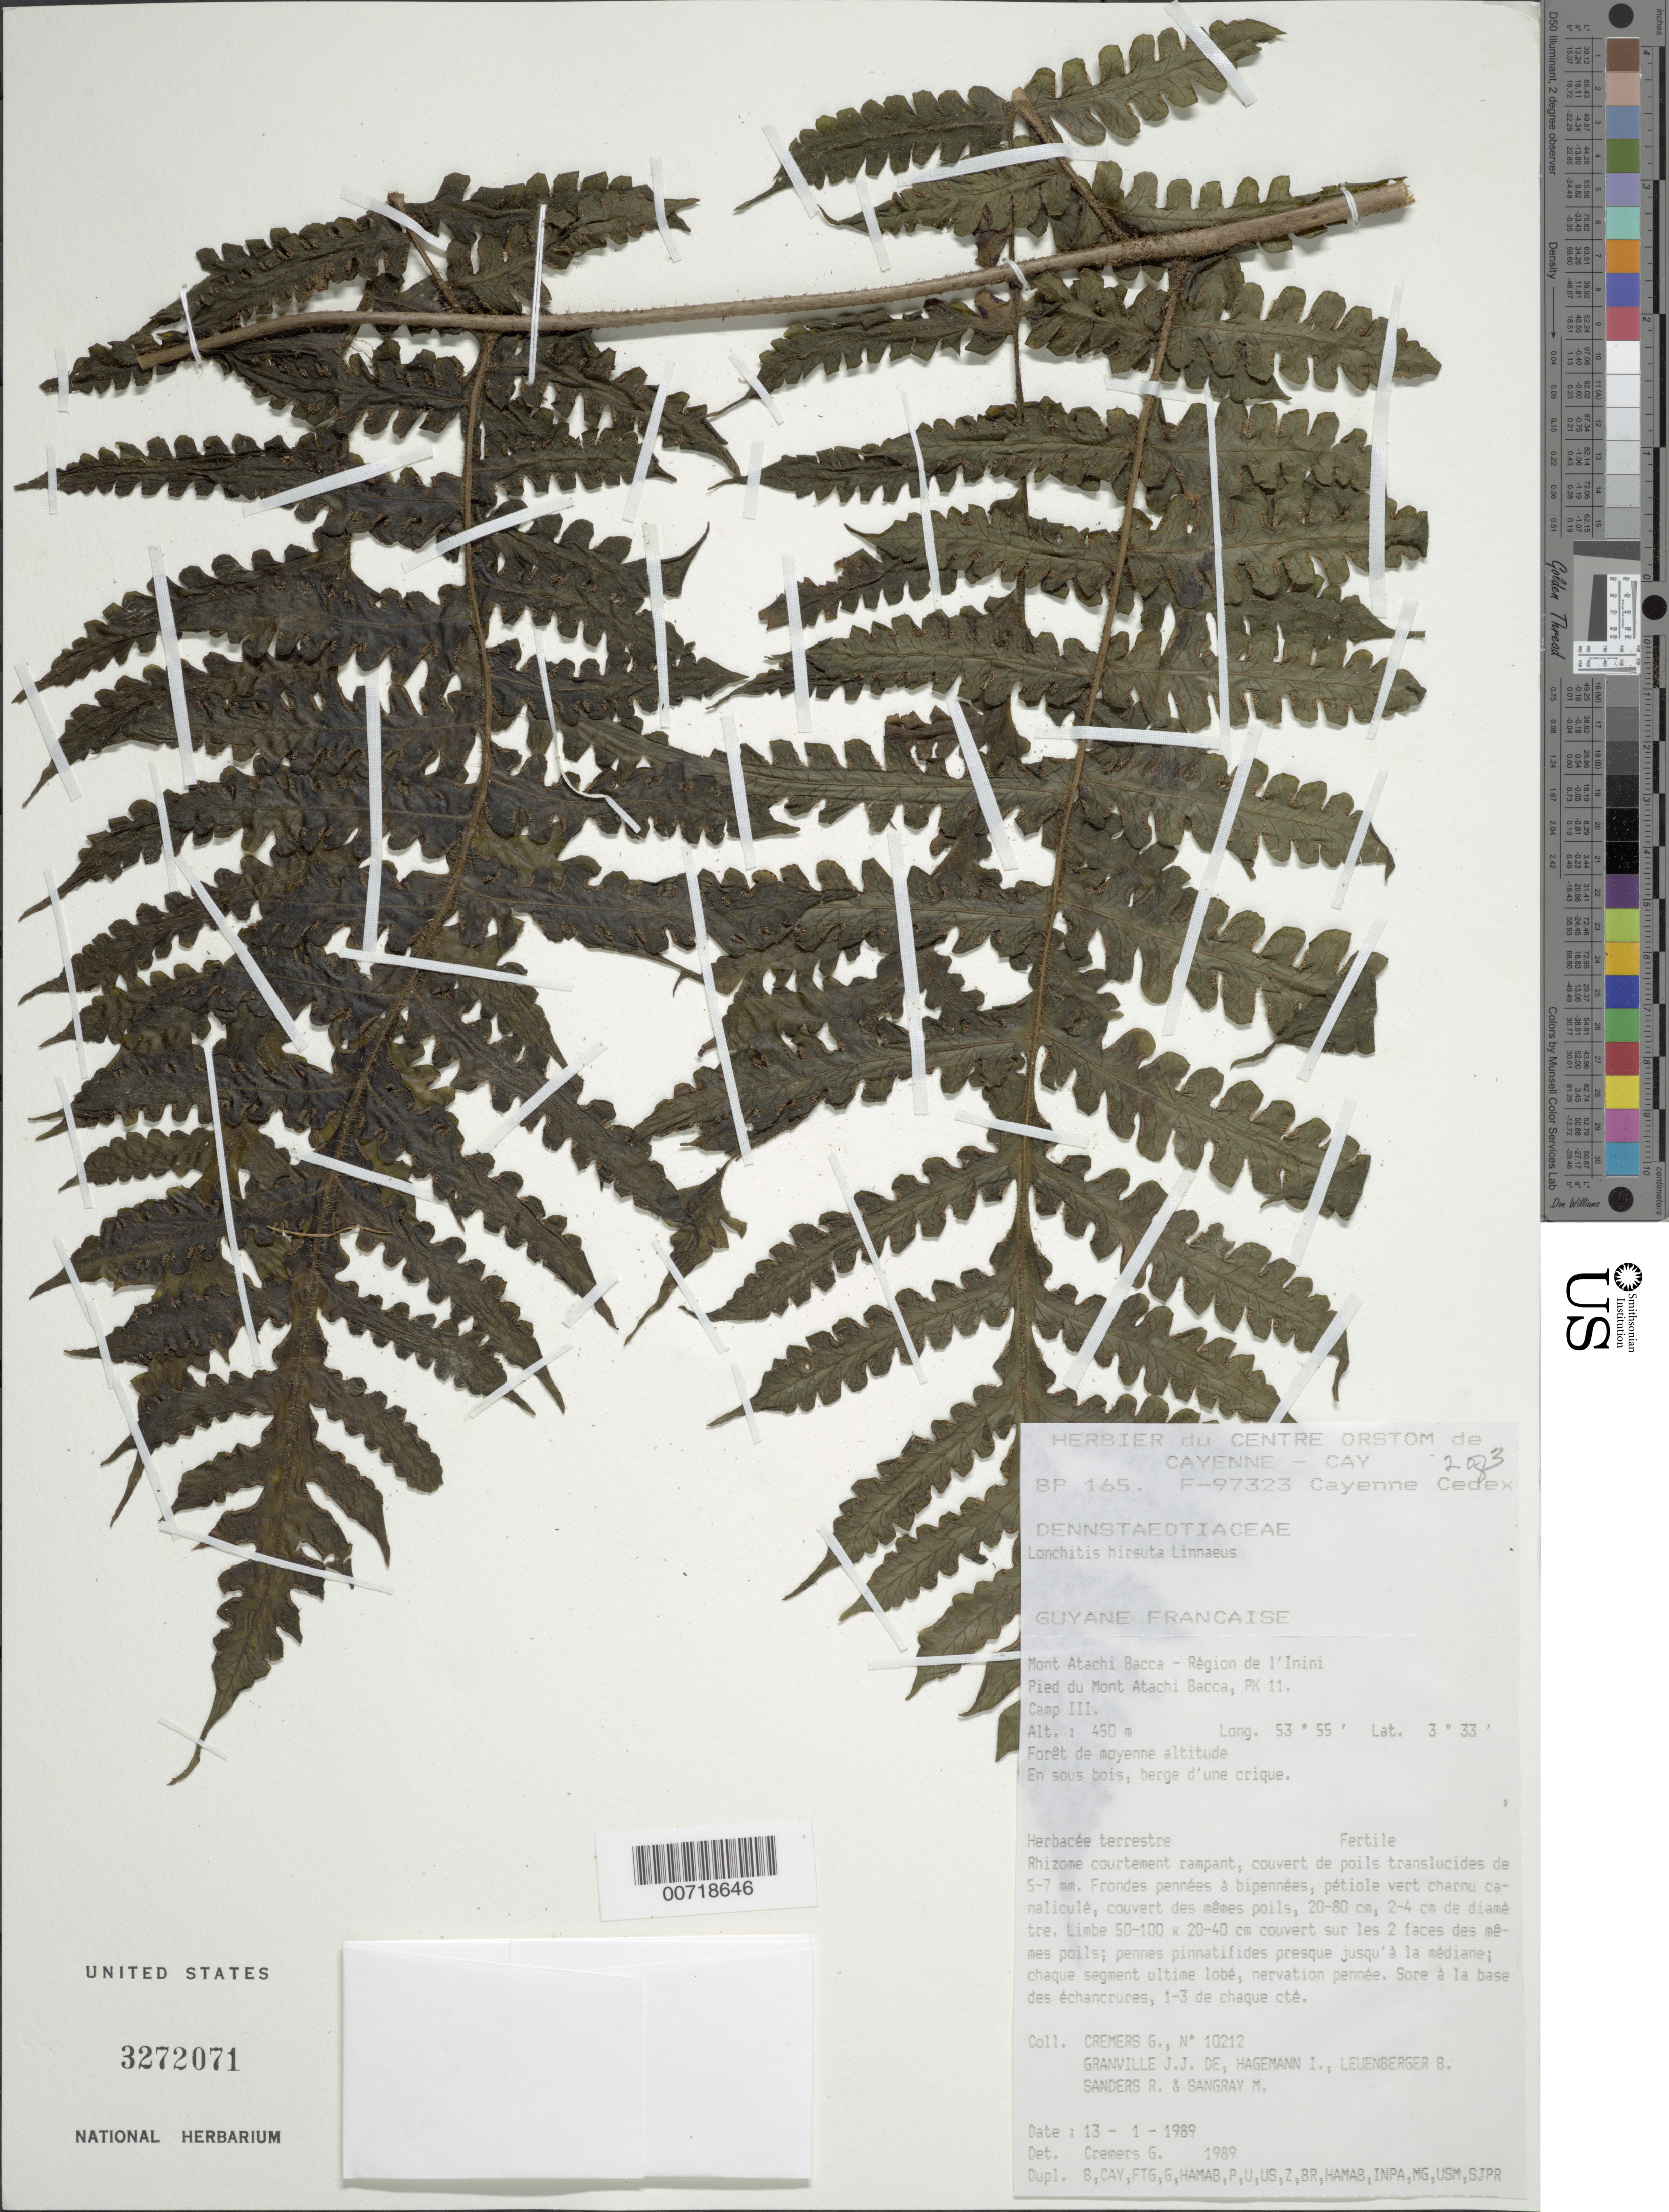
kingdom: Plantae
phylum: Tracheophyta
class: Polypodiopsida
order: Polypodiales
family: Lonchitidaceae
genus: Lonchitis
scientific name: Lonchitis hirsuta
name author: L.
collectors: G. Cremers, J.-J. de Granville, I. Hagemann, B. Leuenberger & et al.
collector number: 1021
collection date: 1989-01-13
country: French Guiana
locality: Mont Atachi Bacca - Region de l ' Inini, Pied du Mont Atachi Bacca, PK 11. Camp III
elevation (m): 450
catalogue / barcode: US 3272071